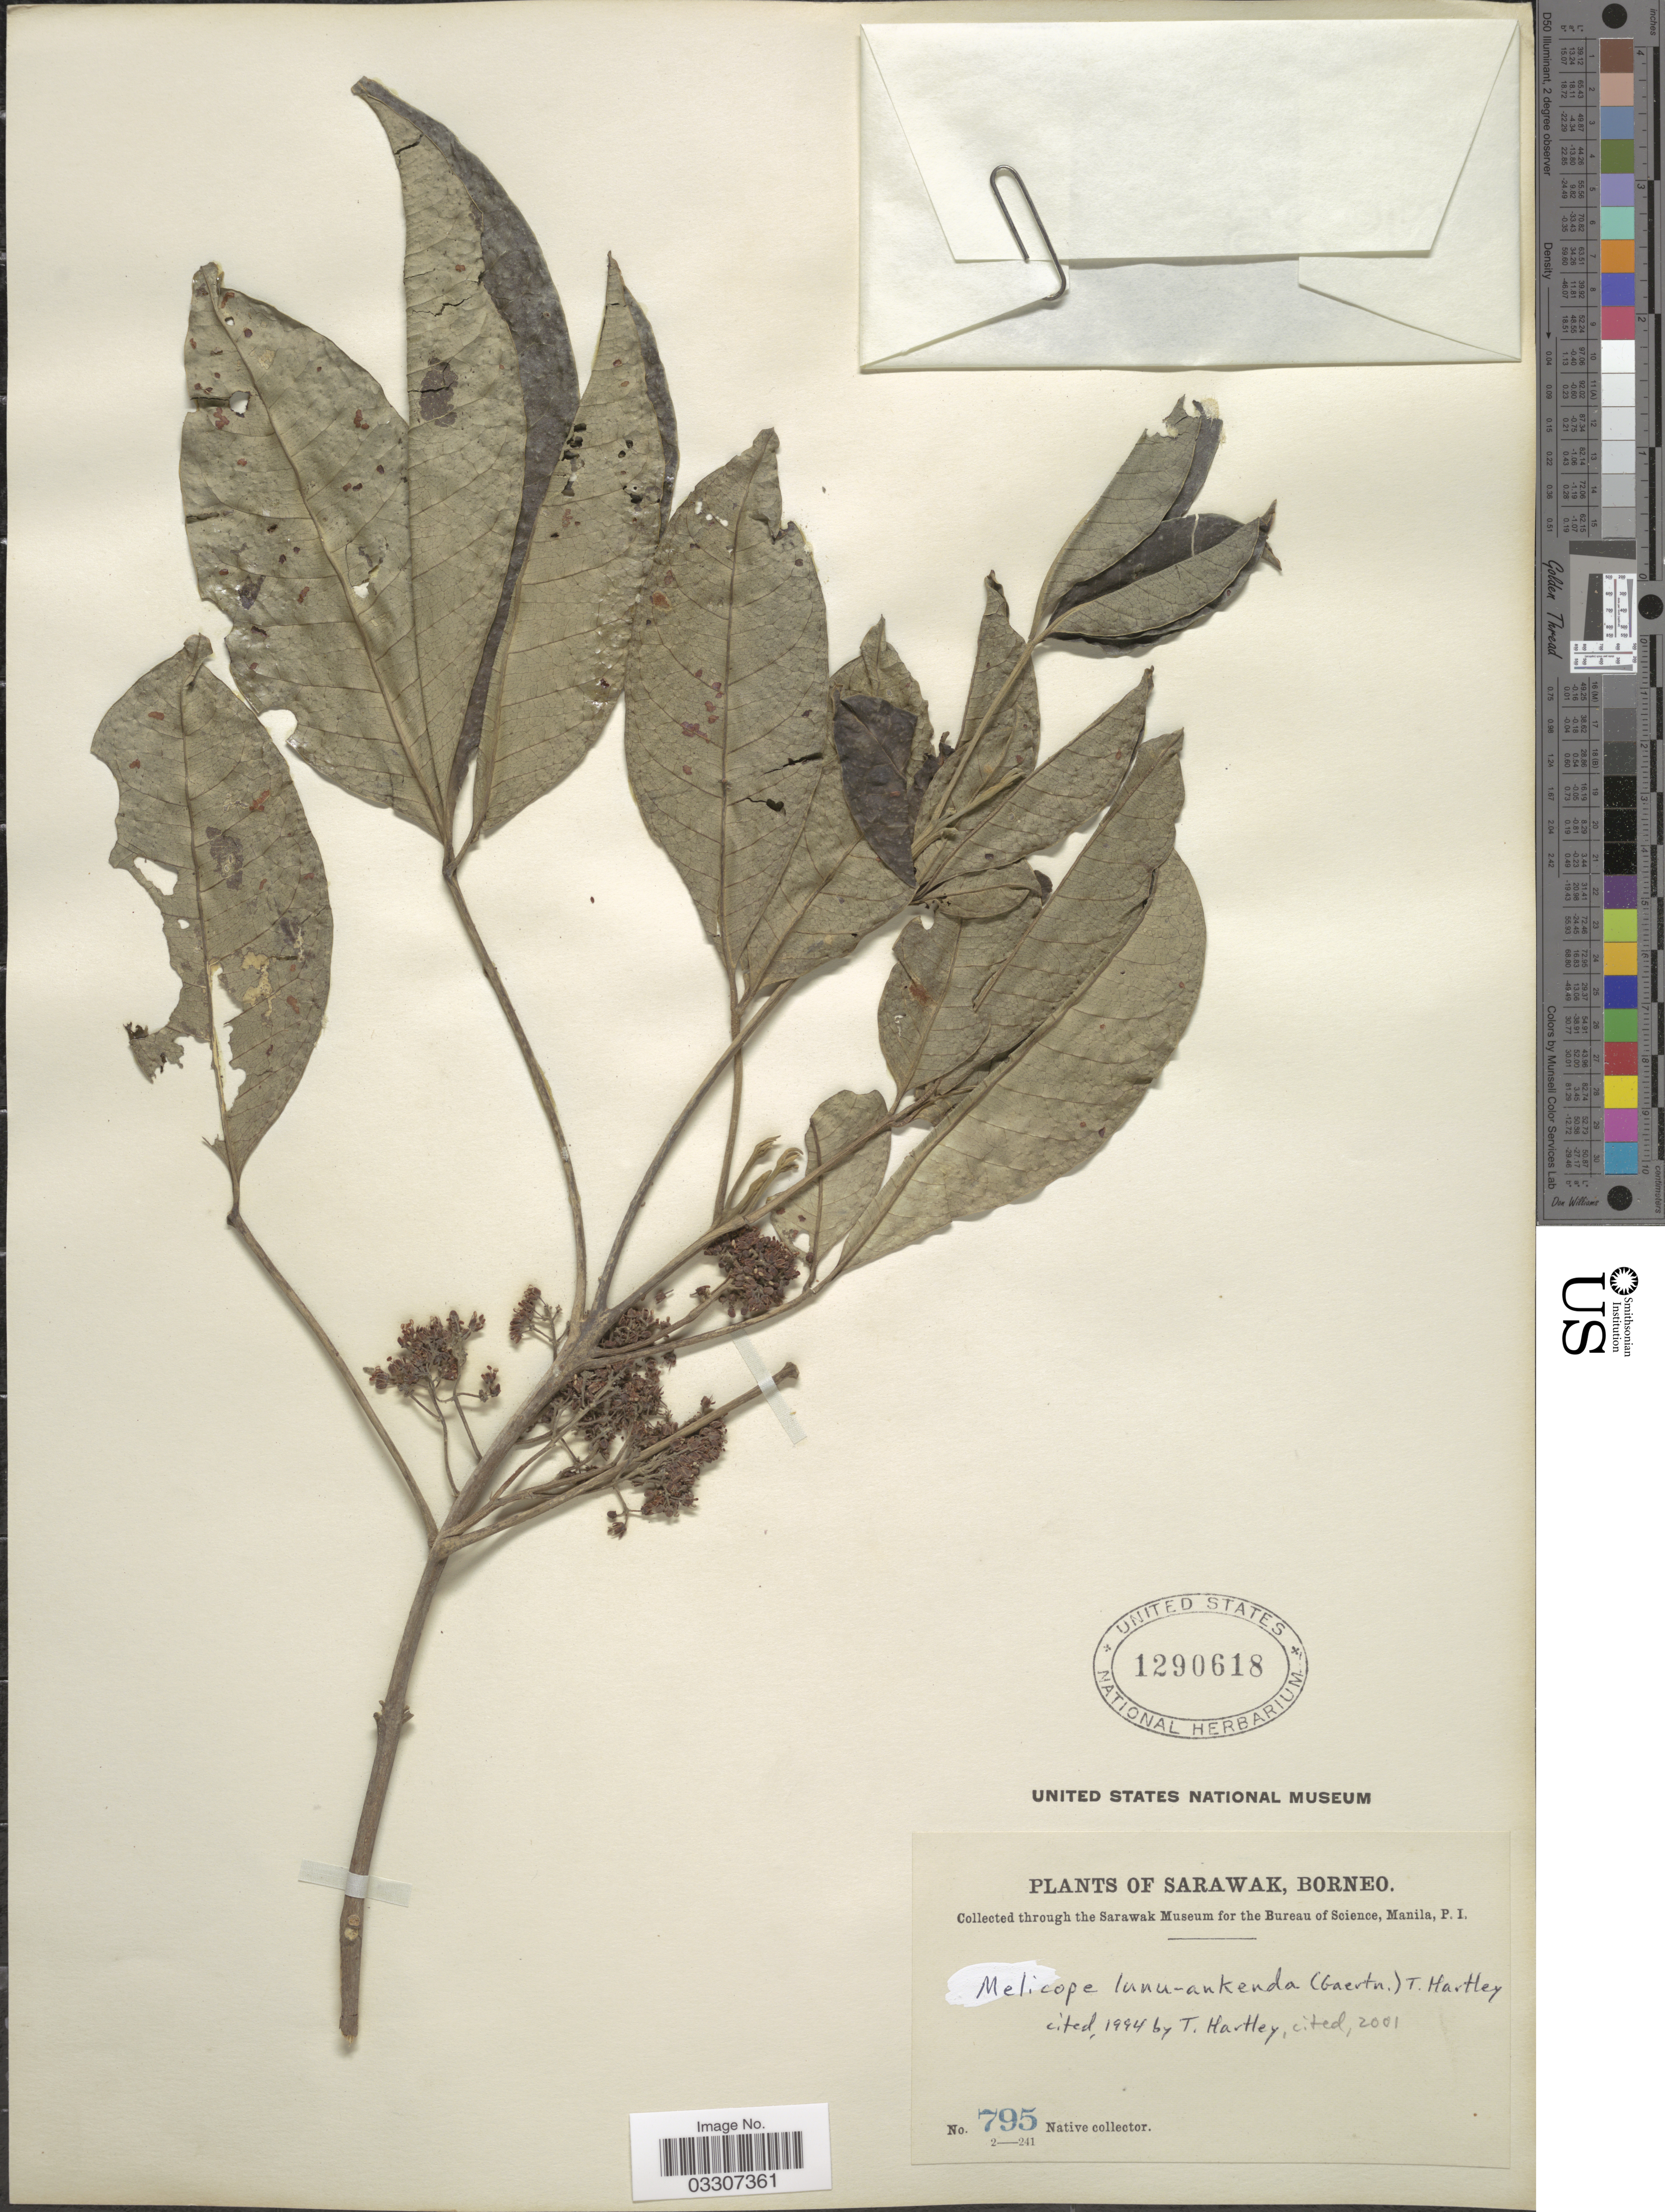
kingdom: Plantae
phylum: Tracheophyta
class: Magnoliopsida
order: Sapindales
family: Rutaceae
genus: Melicope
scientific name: Melicope lunu-ankenda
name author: (Gaertn.) T.G. Hartley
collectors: Native collector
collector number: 795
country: Malaysia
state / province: Sarawak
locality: Borneo.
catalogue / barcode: US 1290618